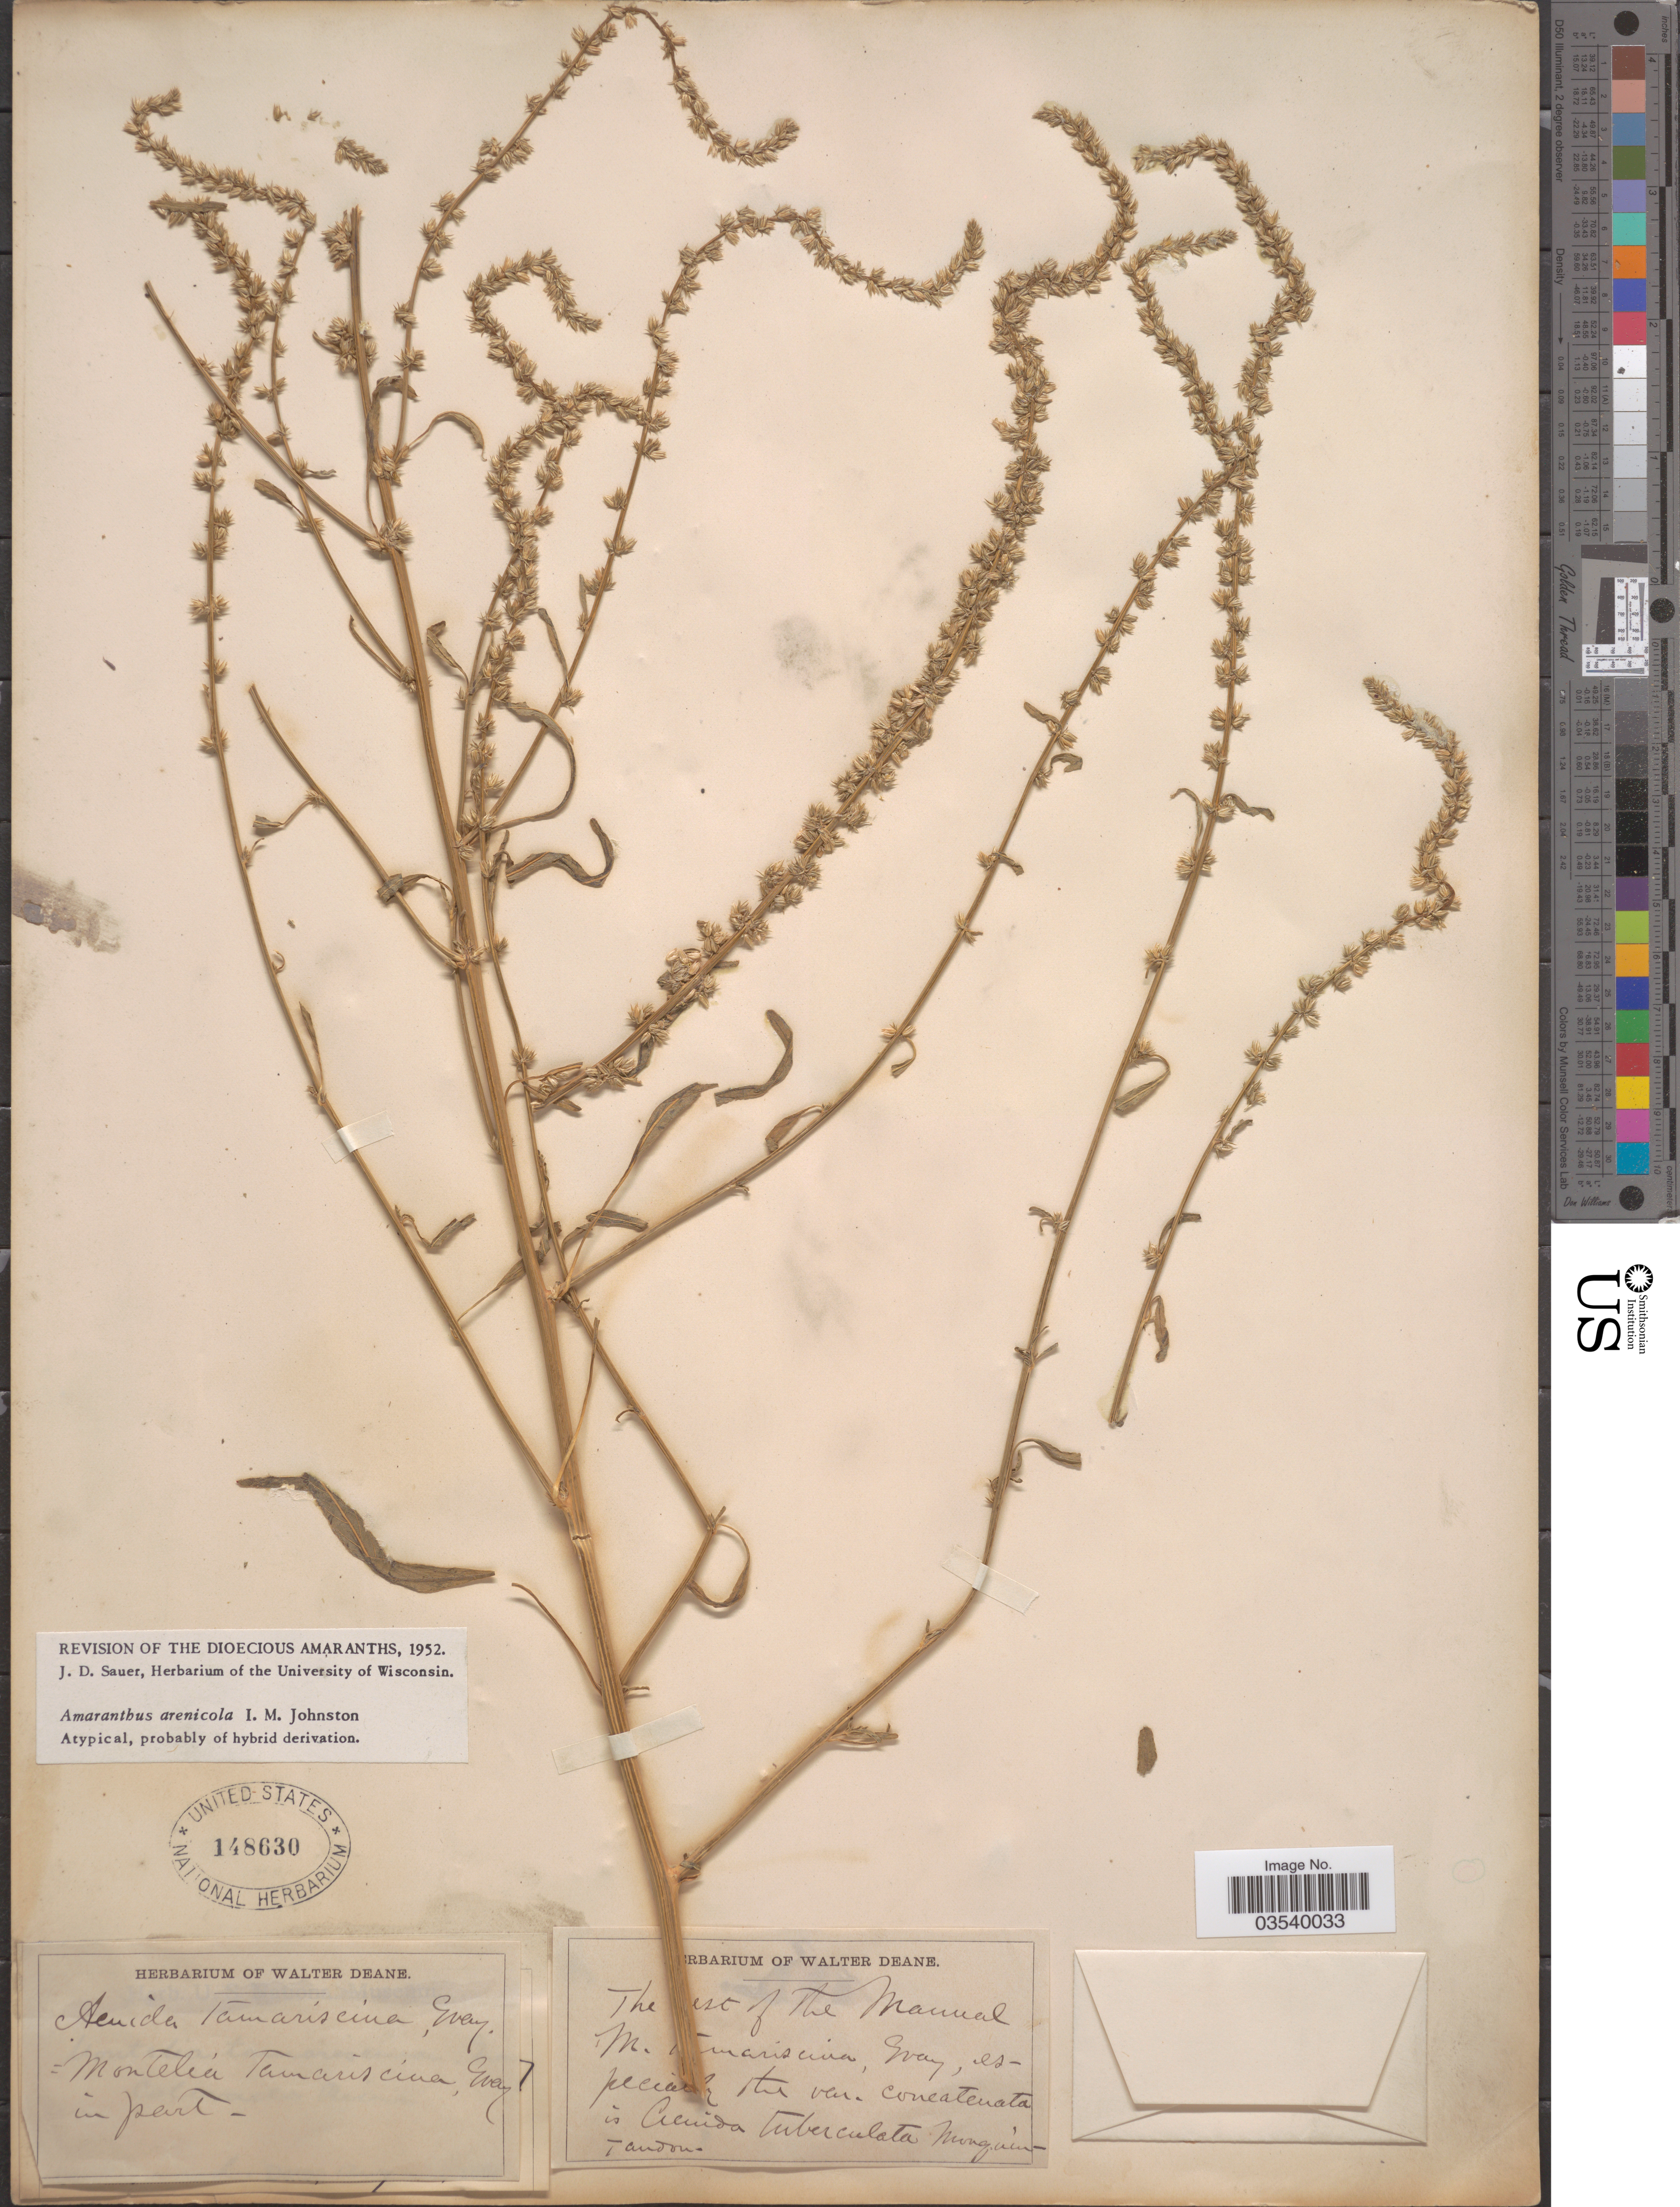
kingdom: Plantae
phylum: Tracheophyta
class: Magnoliopsida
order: Caryophyllales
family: Amaranthaceae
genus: Amaranthus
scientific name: Amaranthus arenicola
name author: I.M. Johnst.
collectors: Ex herb. Walter Deane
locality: The west of the Manuel. [interpreted]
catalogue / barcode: US 148630